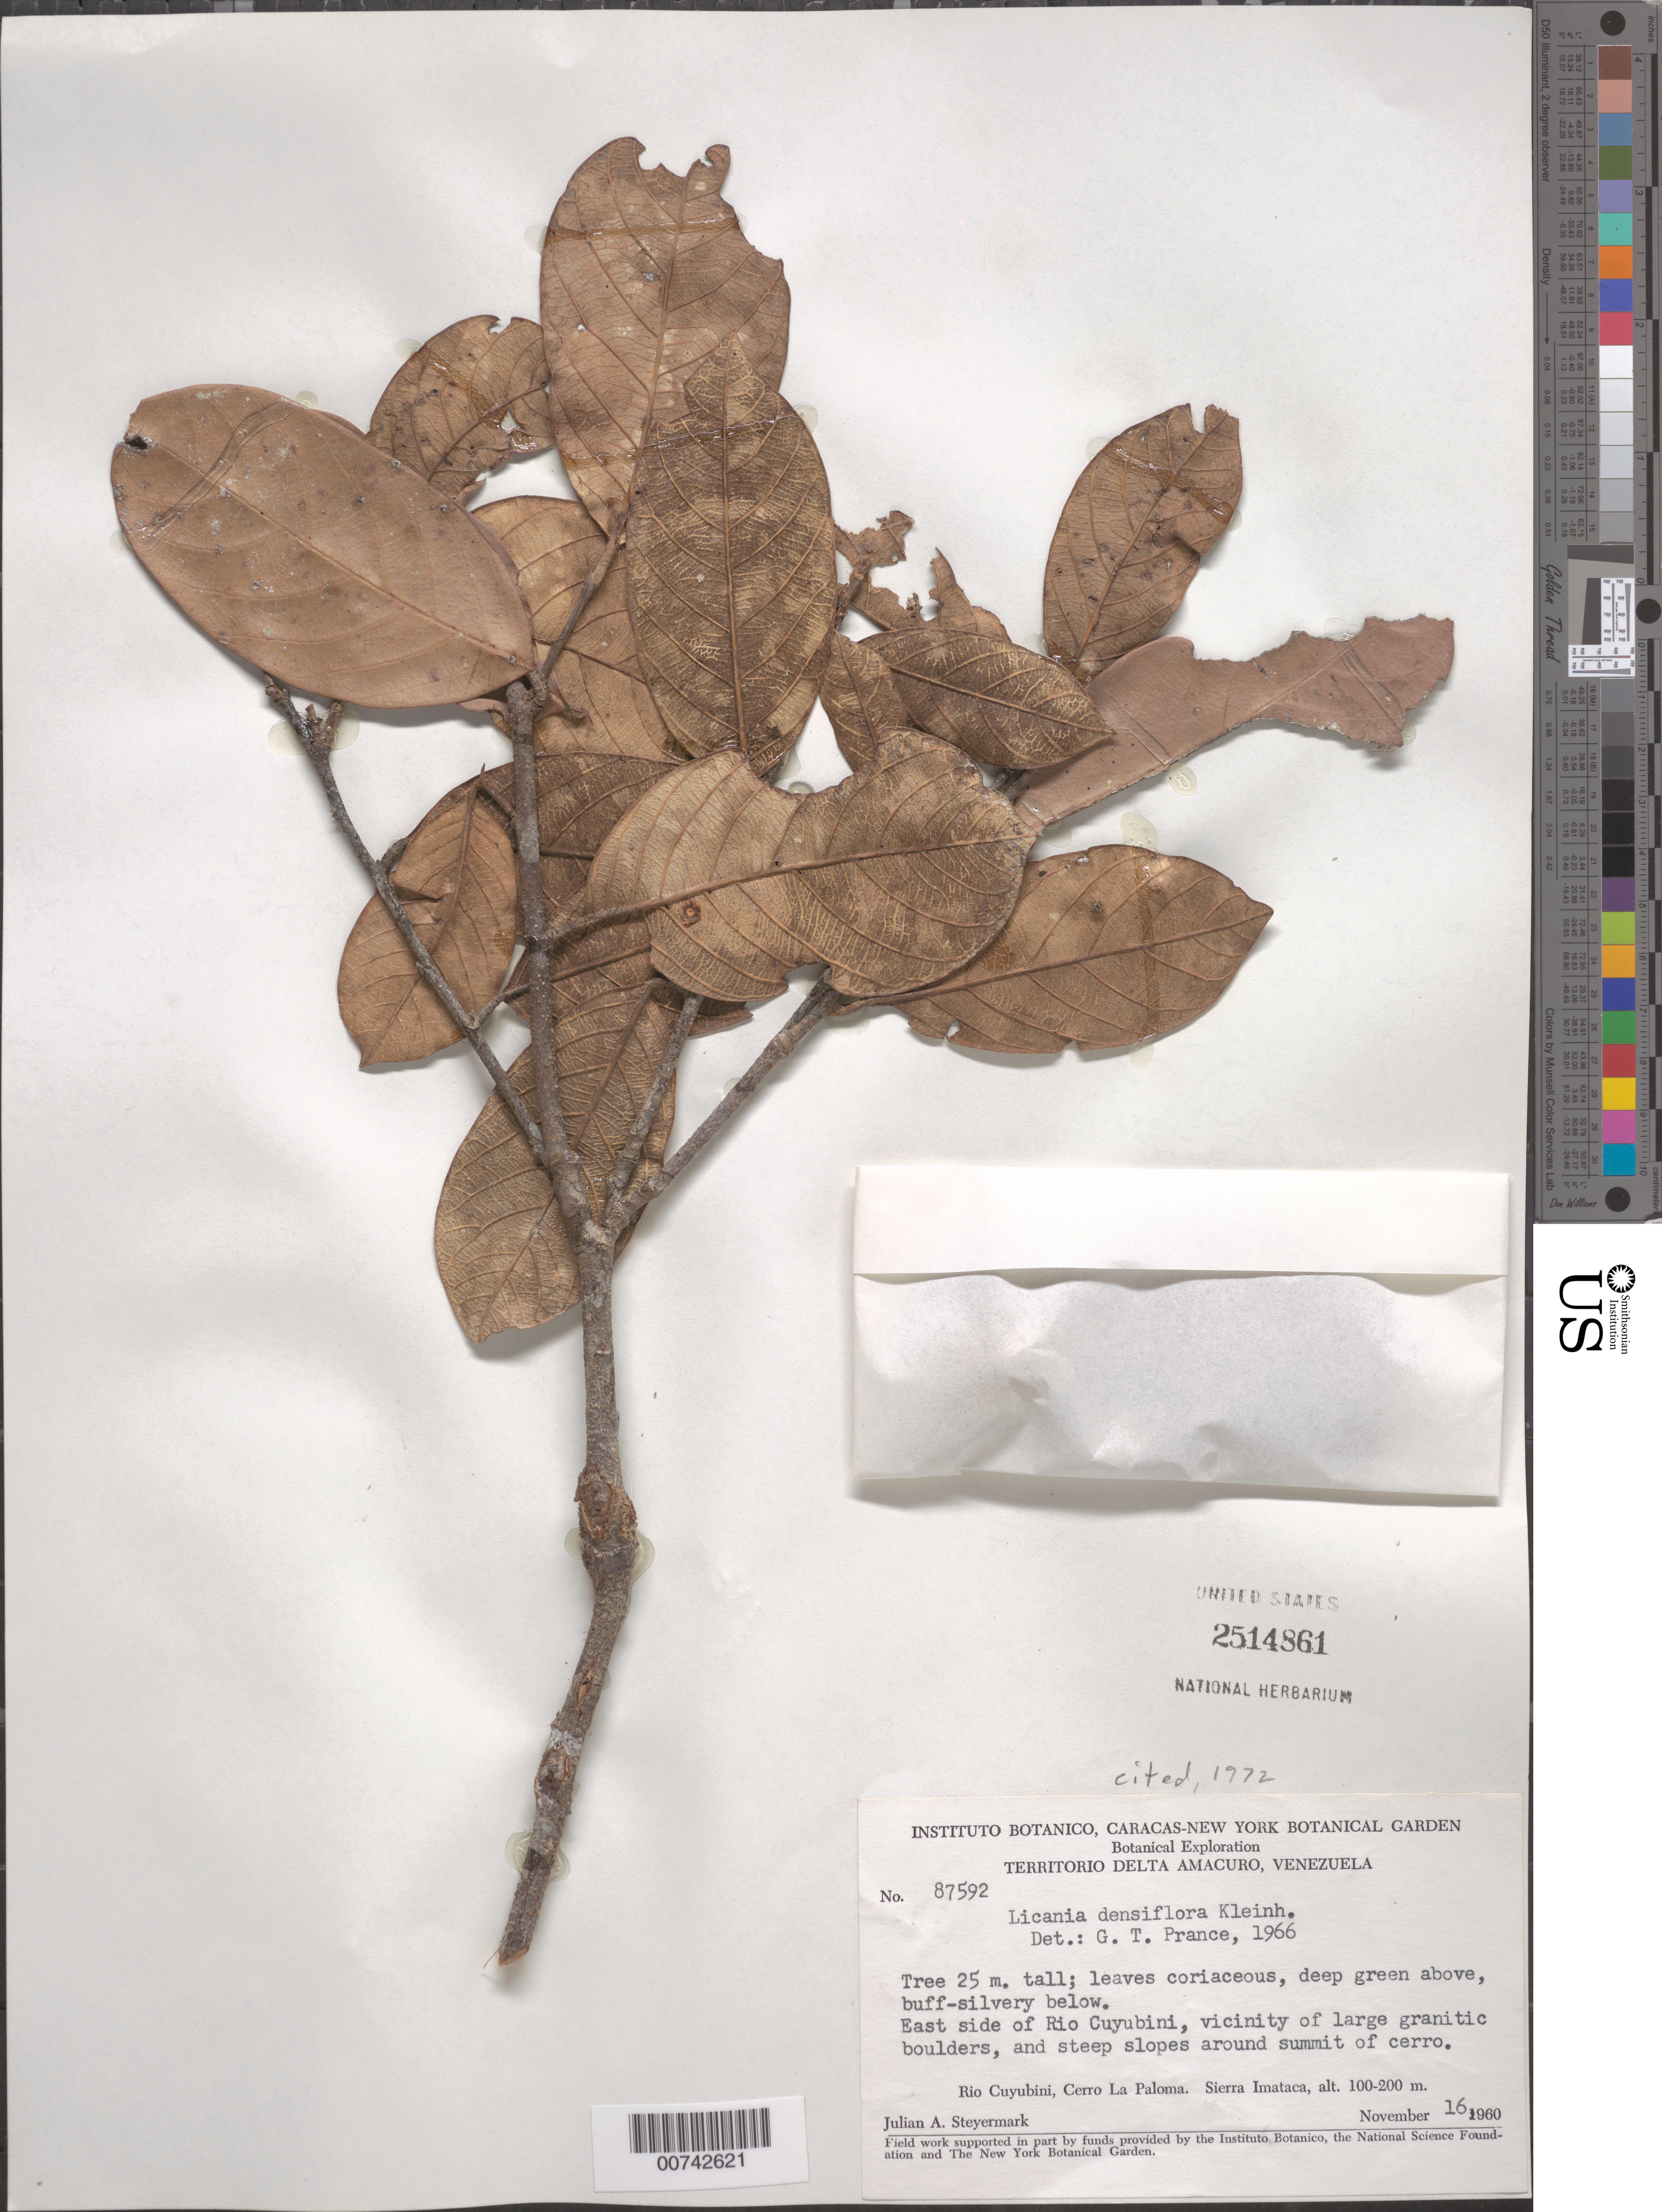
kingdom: Plantae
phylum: Tracheophyta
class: Magnoliopsida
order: Malpighiales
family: Chrysobalanaceae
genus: Licania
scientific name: Licania densiflora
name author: Kleinh.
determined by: Prance, G. T.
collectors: J. Steyermark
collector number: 87592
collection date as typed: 16-Nov-60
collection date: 1960-11-16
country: Venezuela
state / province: Delta Amacuro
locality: Río Cuyubini, E side; Cerro La Paloma, Sierra Imataca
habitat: East side of Rio Cuyubini, vicinity of large granitic boulders and steep slopes around summit of cerro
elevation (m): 100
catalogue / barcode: US 2514861